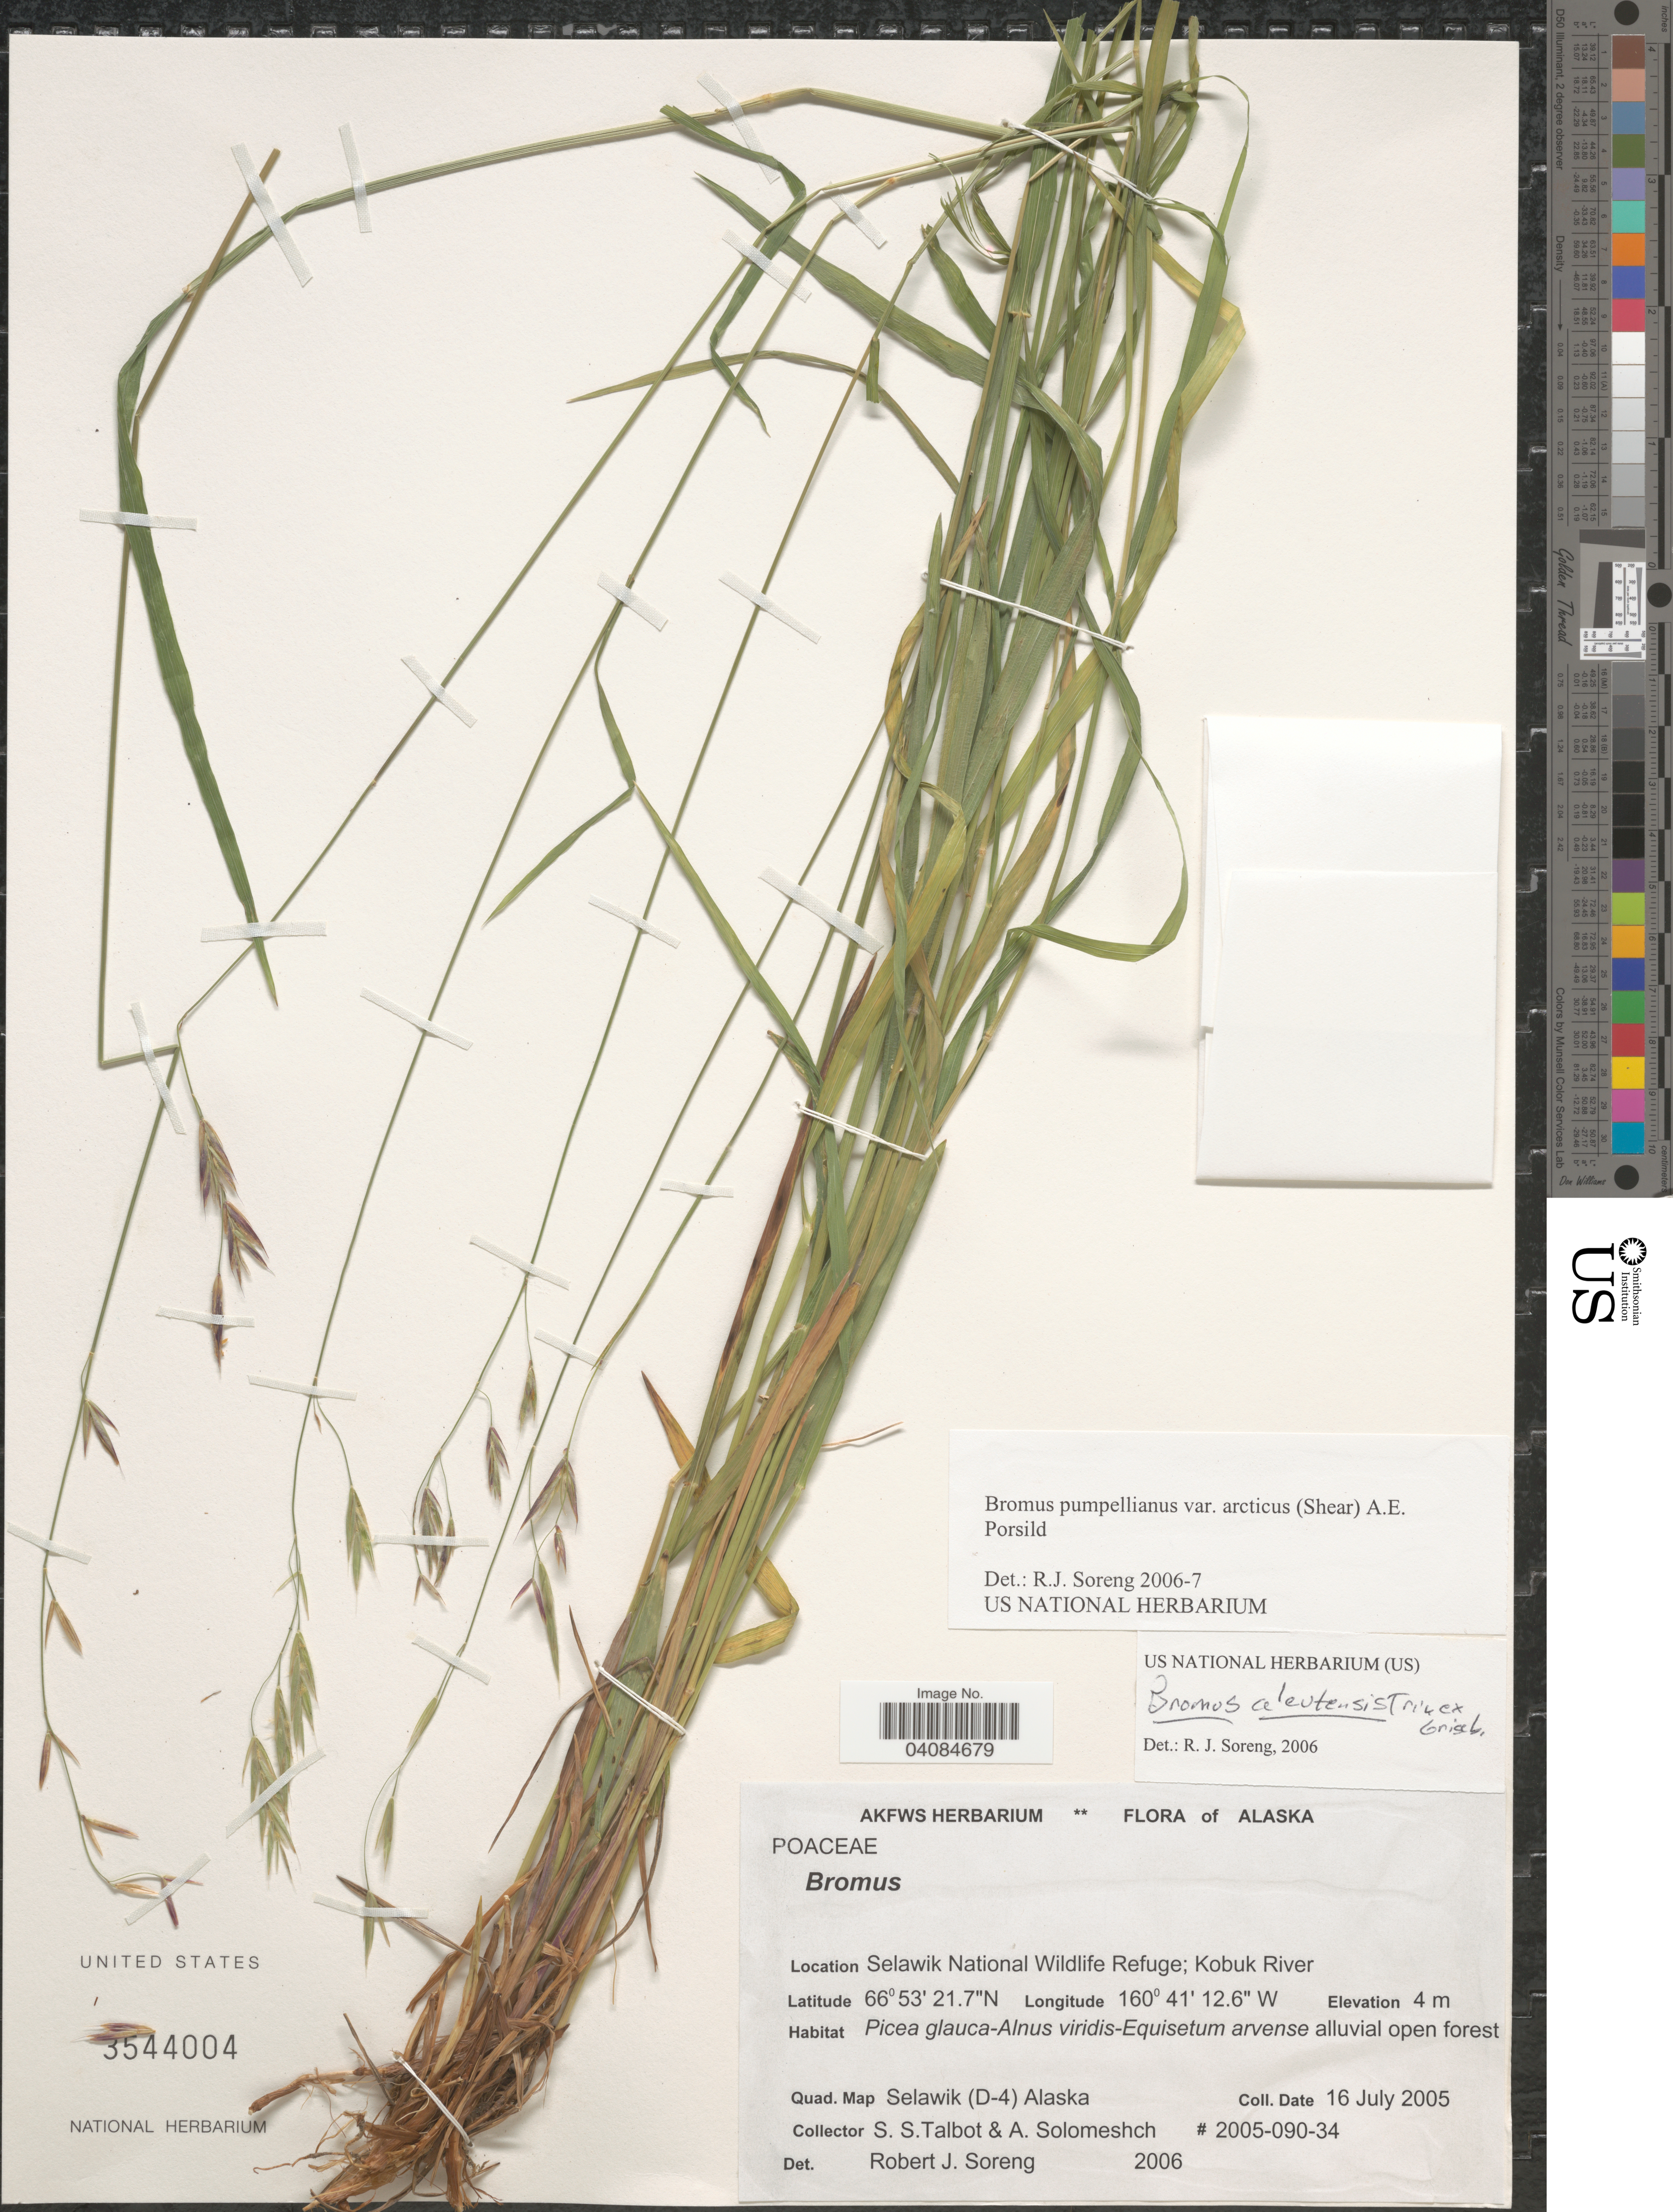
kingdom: Plantae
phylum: Tracheophyta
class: Liliopsida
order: Poales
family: Poaceae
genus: Bromus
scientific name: Bromus pumpellianus var. arcticus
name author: (Shear ex Scribn. & Merr.) A.E. Porsild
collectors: S. S. Talbot & A. Solomeshch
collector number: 2005-090-34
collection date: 2005-07-16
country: United States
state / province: Alaska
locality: Selawik National Wildlife Refuge; Kobuk River. Quad. Map Selawik (D-4).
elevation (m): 4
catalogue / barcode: US 3544004